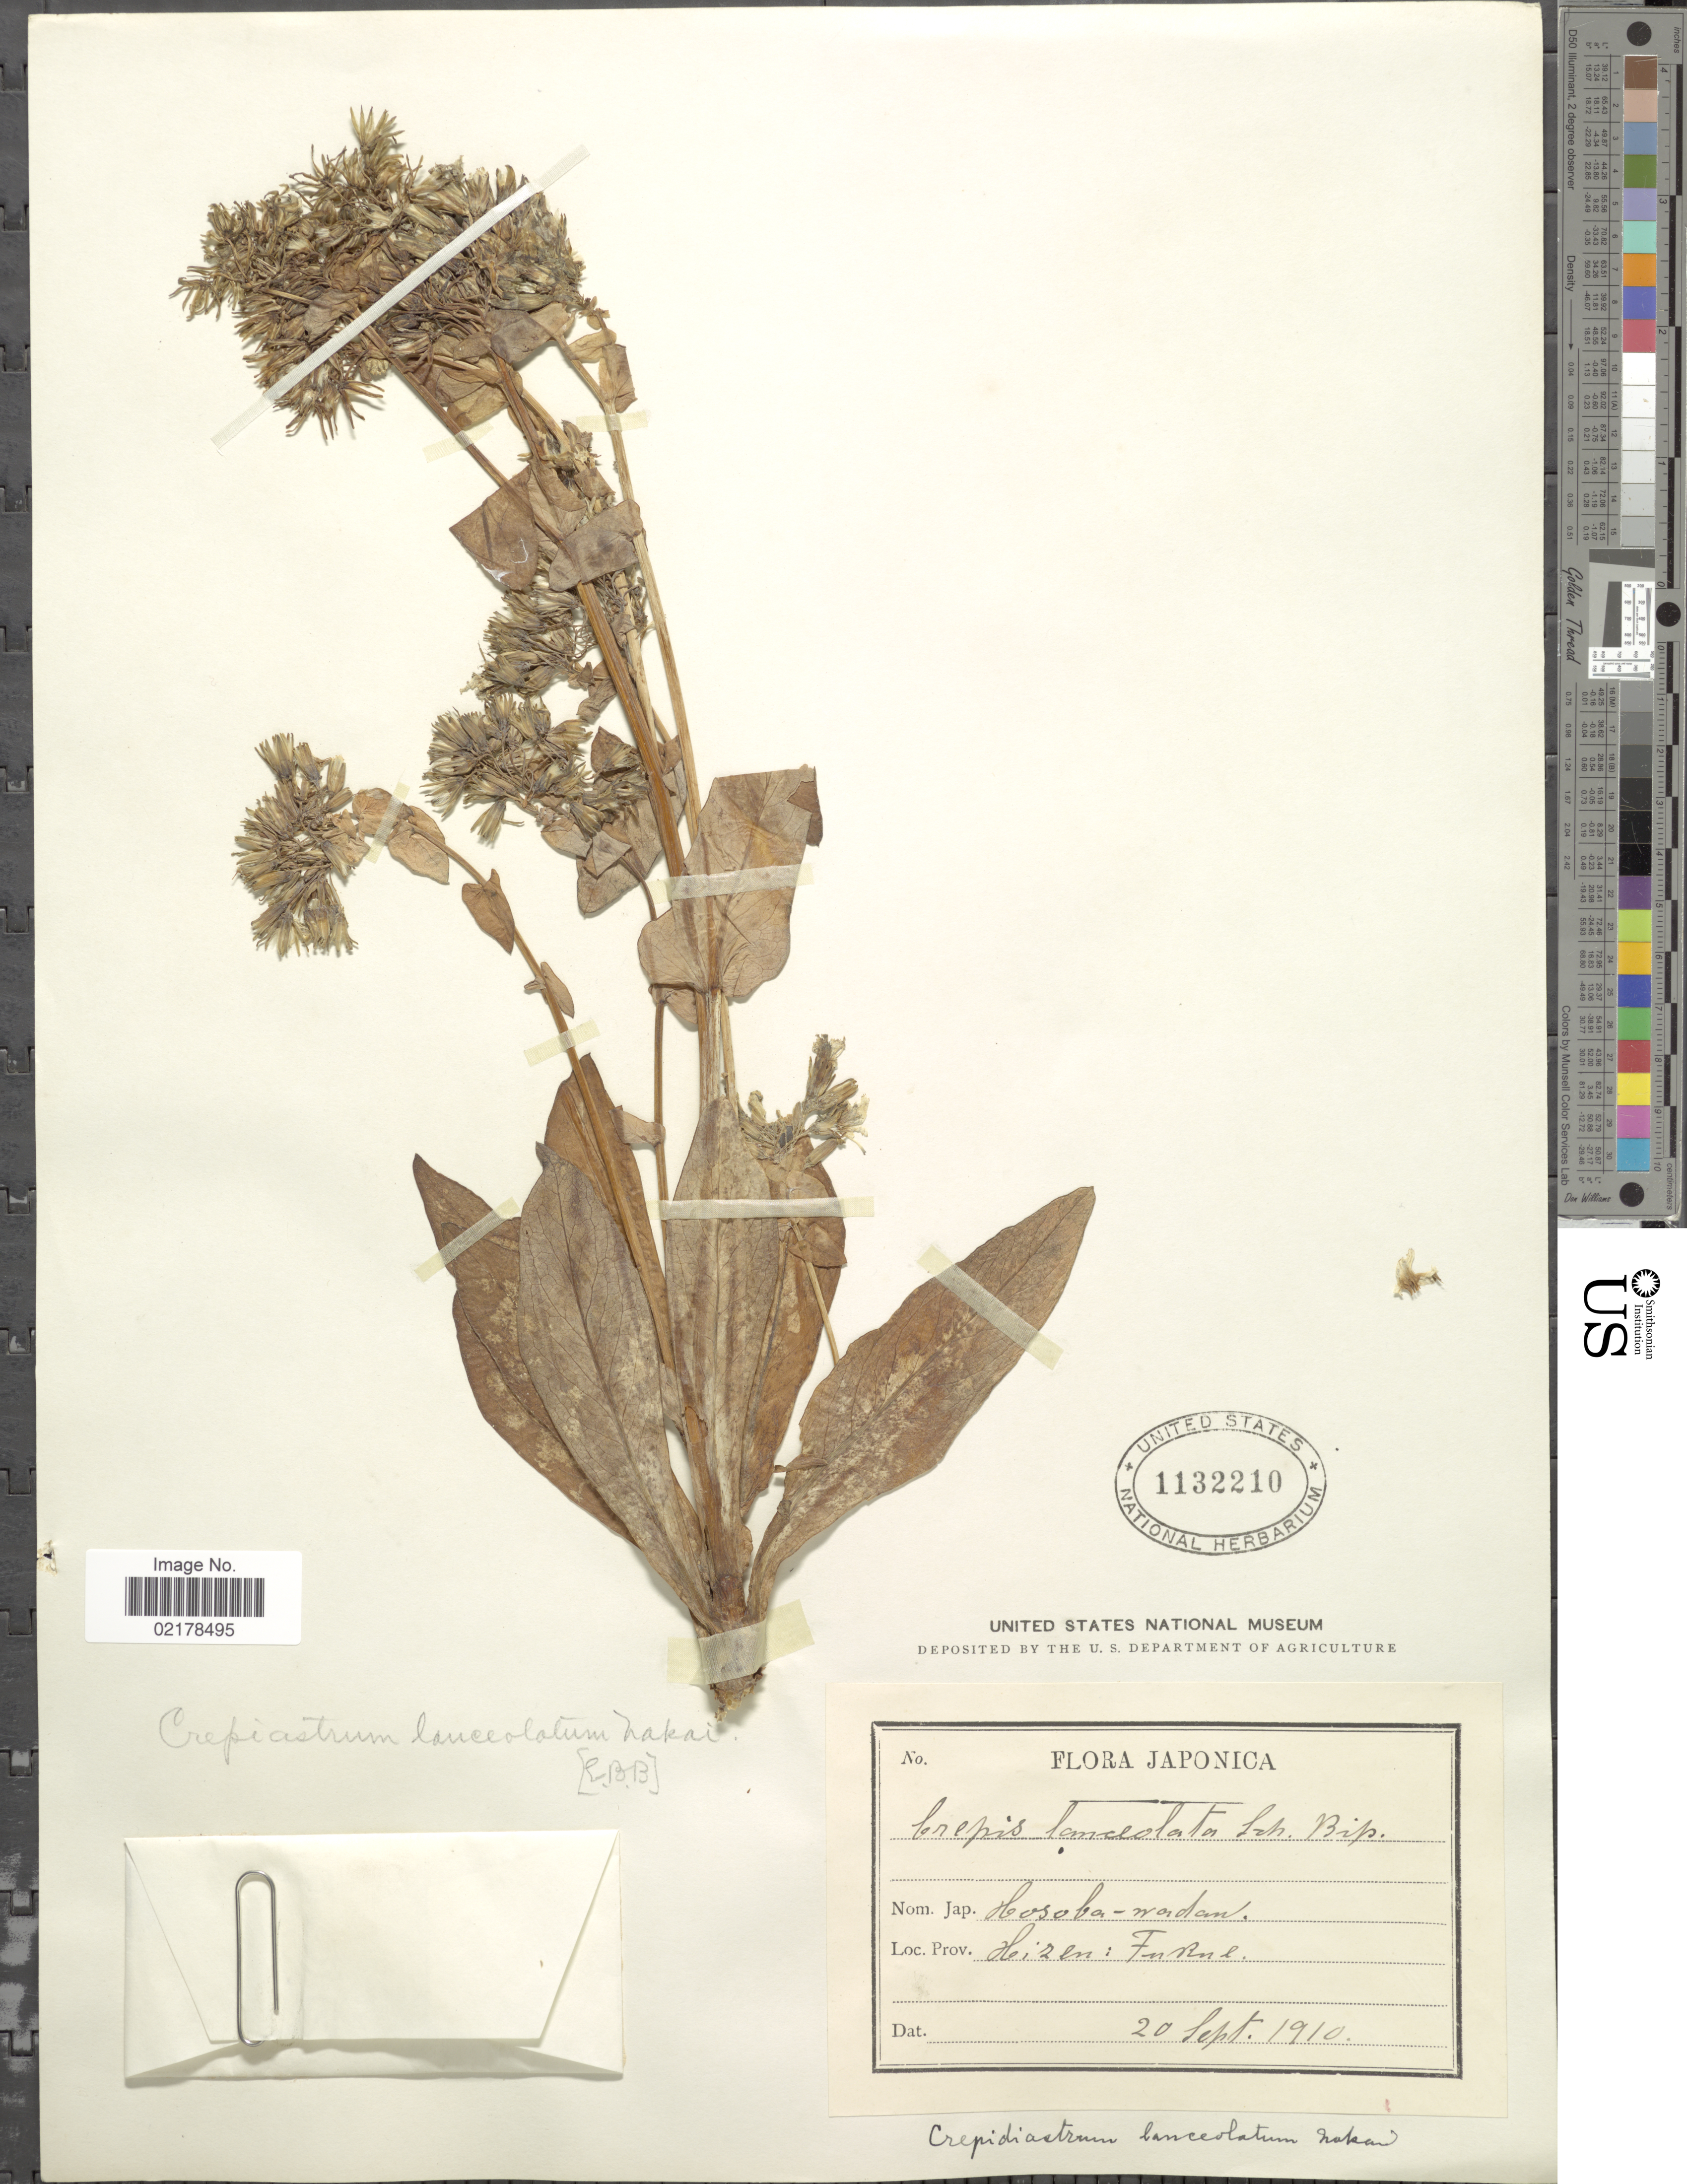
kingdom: Plantae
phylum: Tracheophyta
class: Magnoliopsida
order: Asterales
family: Asteraceae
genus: Crepidiastrum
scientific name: Crepidiastrum lanceolatum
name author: (Houtt.) Nakai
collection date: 1910-09-20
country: Japan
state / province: Nagasaki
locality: Hizen: Fukue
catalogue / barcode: US 1132210